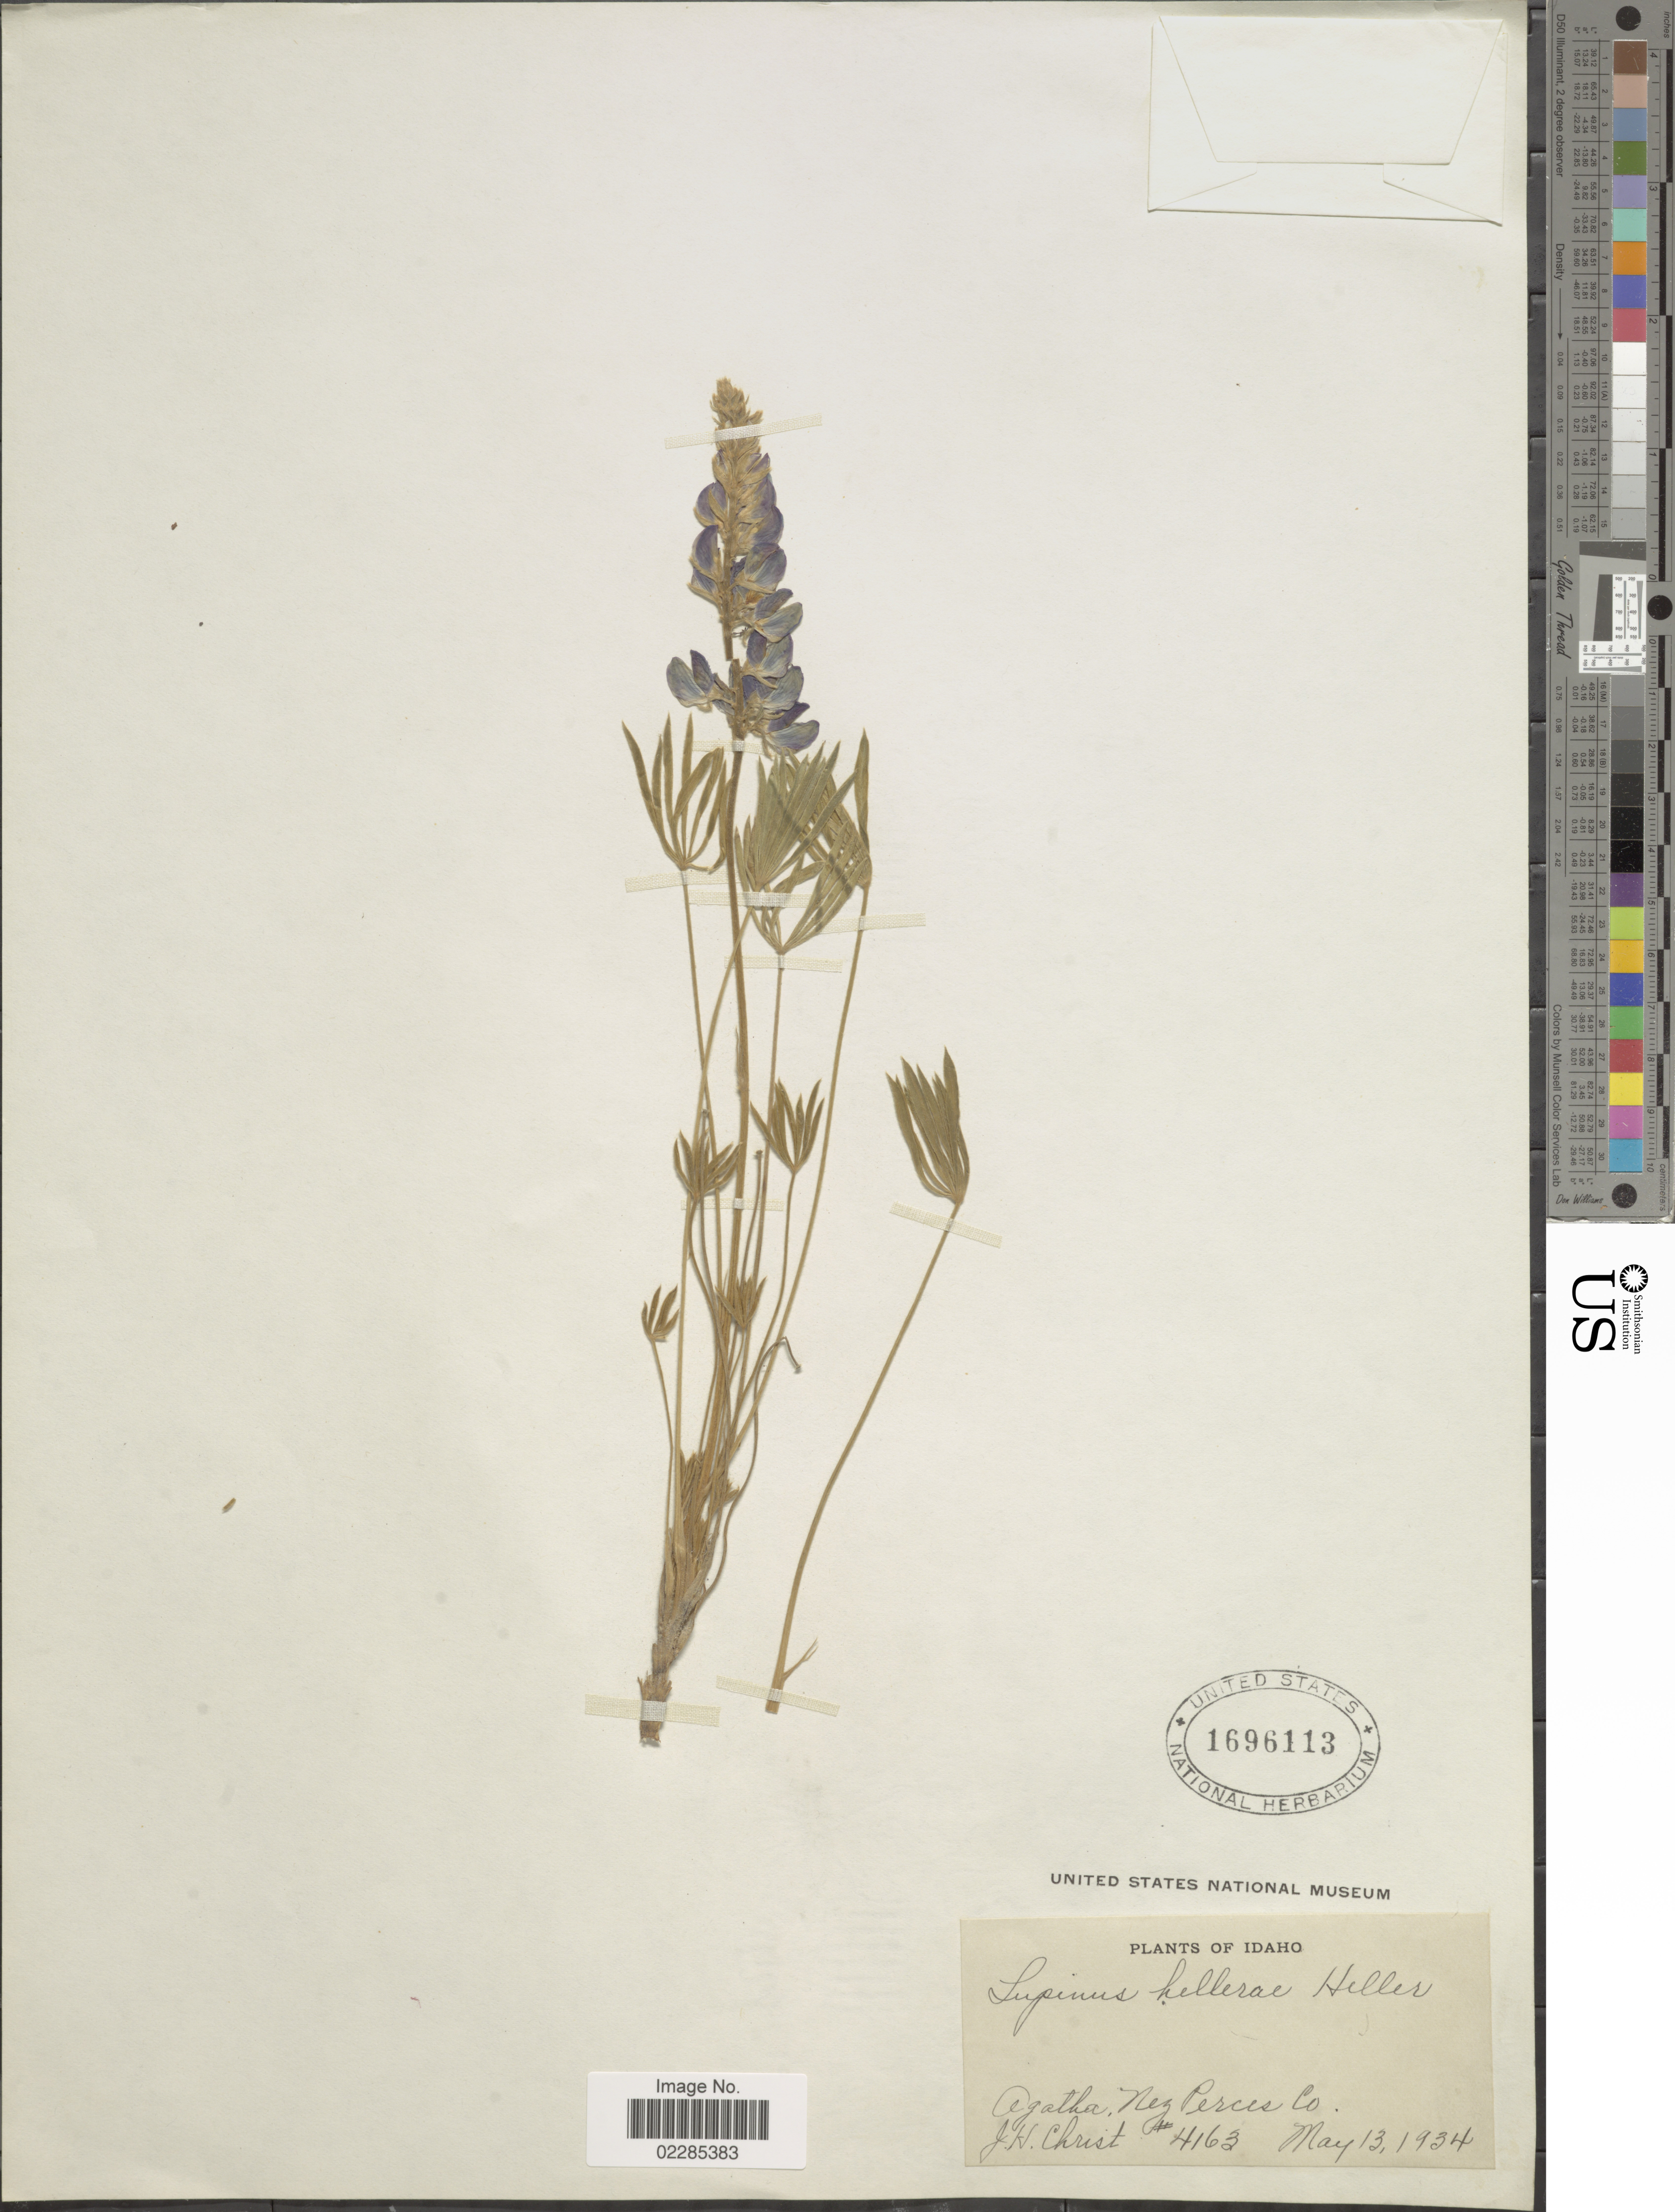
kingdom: Plantae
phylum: Tracheophyta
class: Magnoliopsida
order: Fabales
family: Fabaceae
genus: Lupinus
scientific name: Lupinus hellerae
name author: A. Heller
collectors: J. H. Christ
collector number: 4163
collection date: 1934-05-13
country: United States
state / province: Idaho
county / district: Nez Perce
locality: Agatha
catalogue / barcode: US 1696113